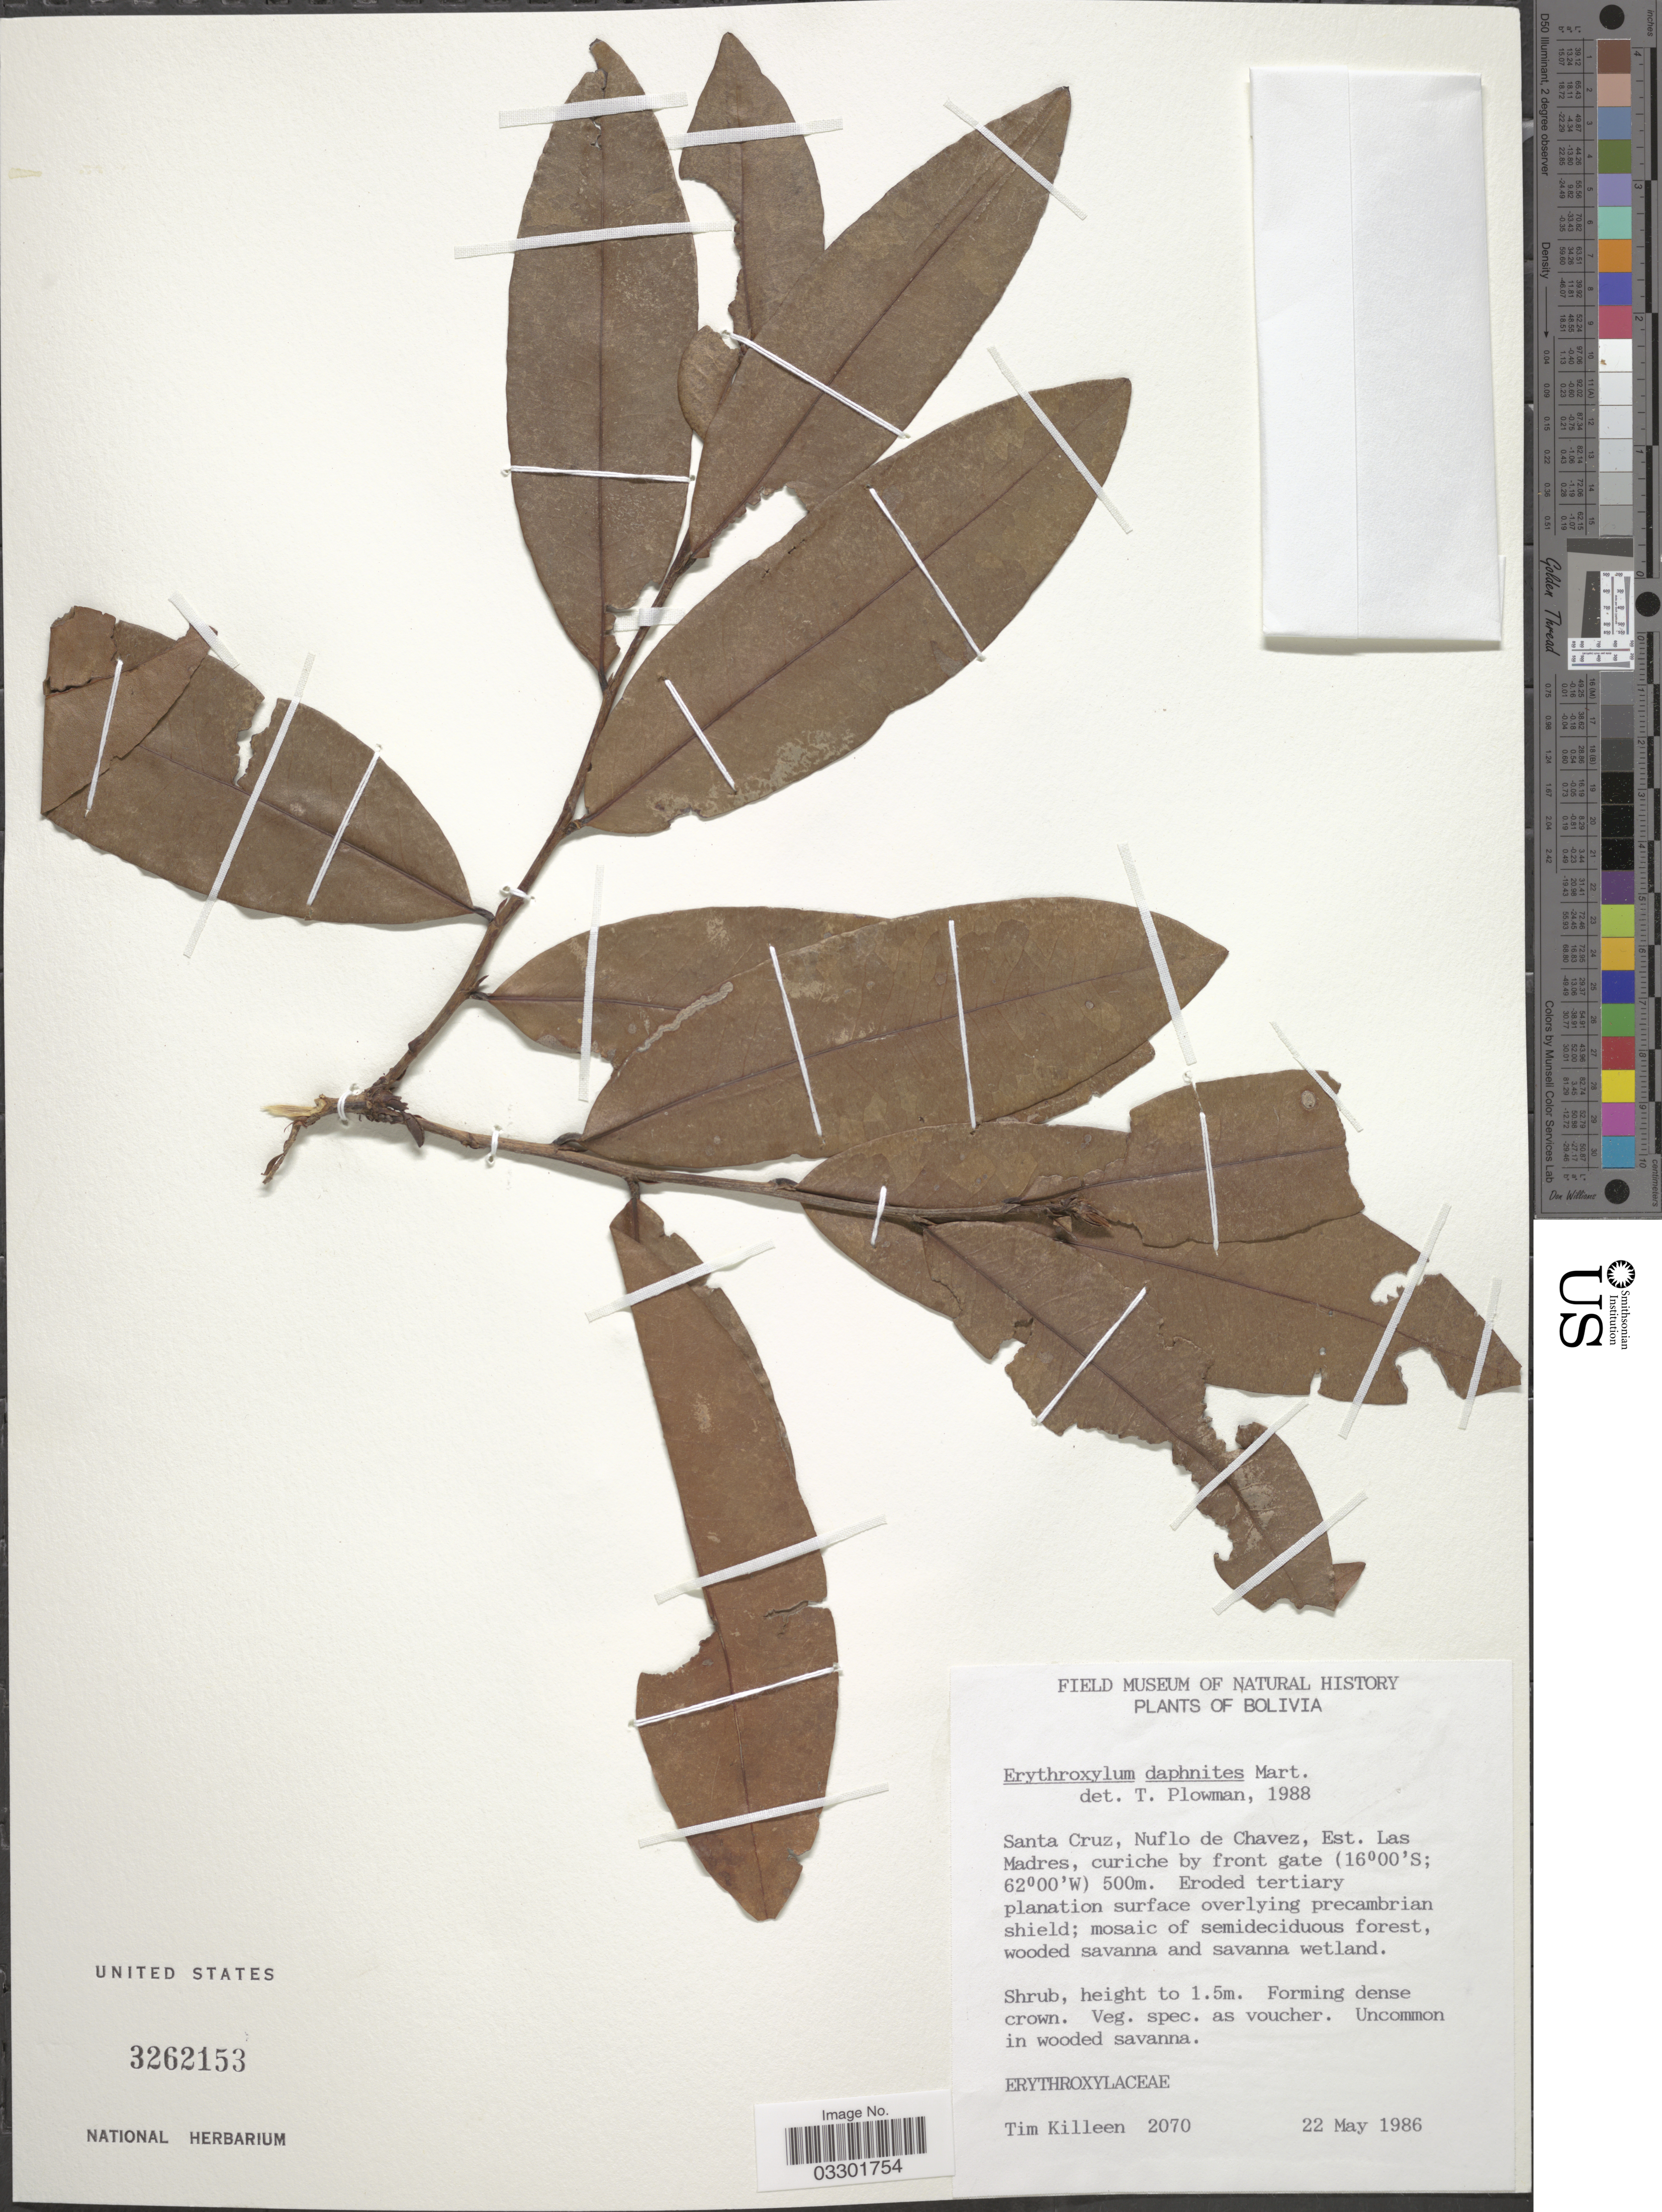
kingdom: Plantae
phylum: Tracheophyta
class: Magnoliopsida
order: Malpighiales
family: Erythroxylaceae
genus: Erythroxylum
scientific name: Erythroxylum daphnites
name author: Mart.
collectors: T. J. Killeen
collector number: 2070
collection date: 1986-05-22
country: Bolivia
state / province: Santa Cruz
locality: Nuflo de Chavez, Est.Las Madres, curriche by front gate.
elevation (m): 500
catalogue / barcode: US 3262153